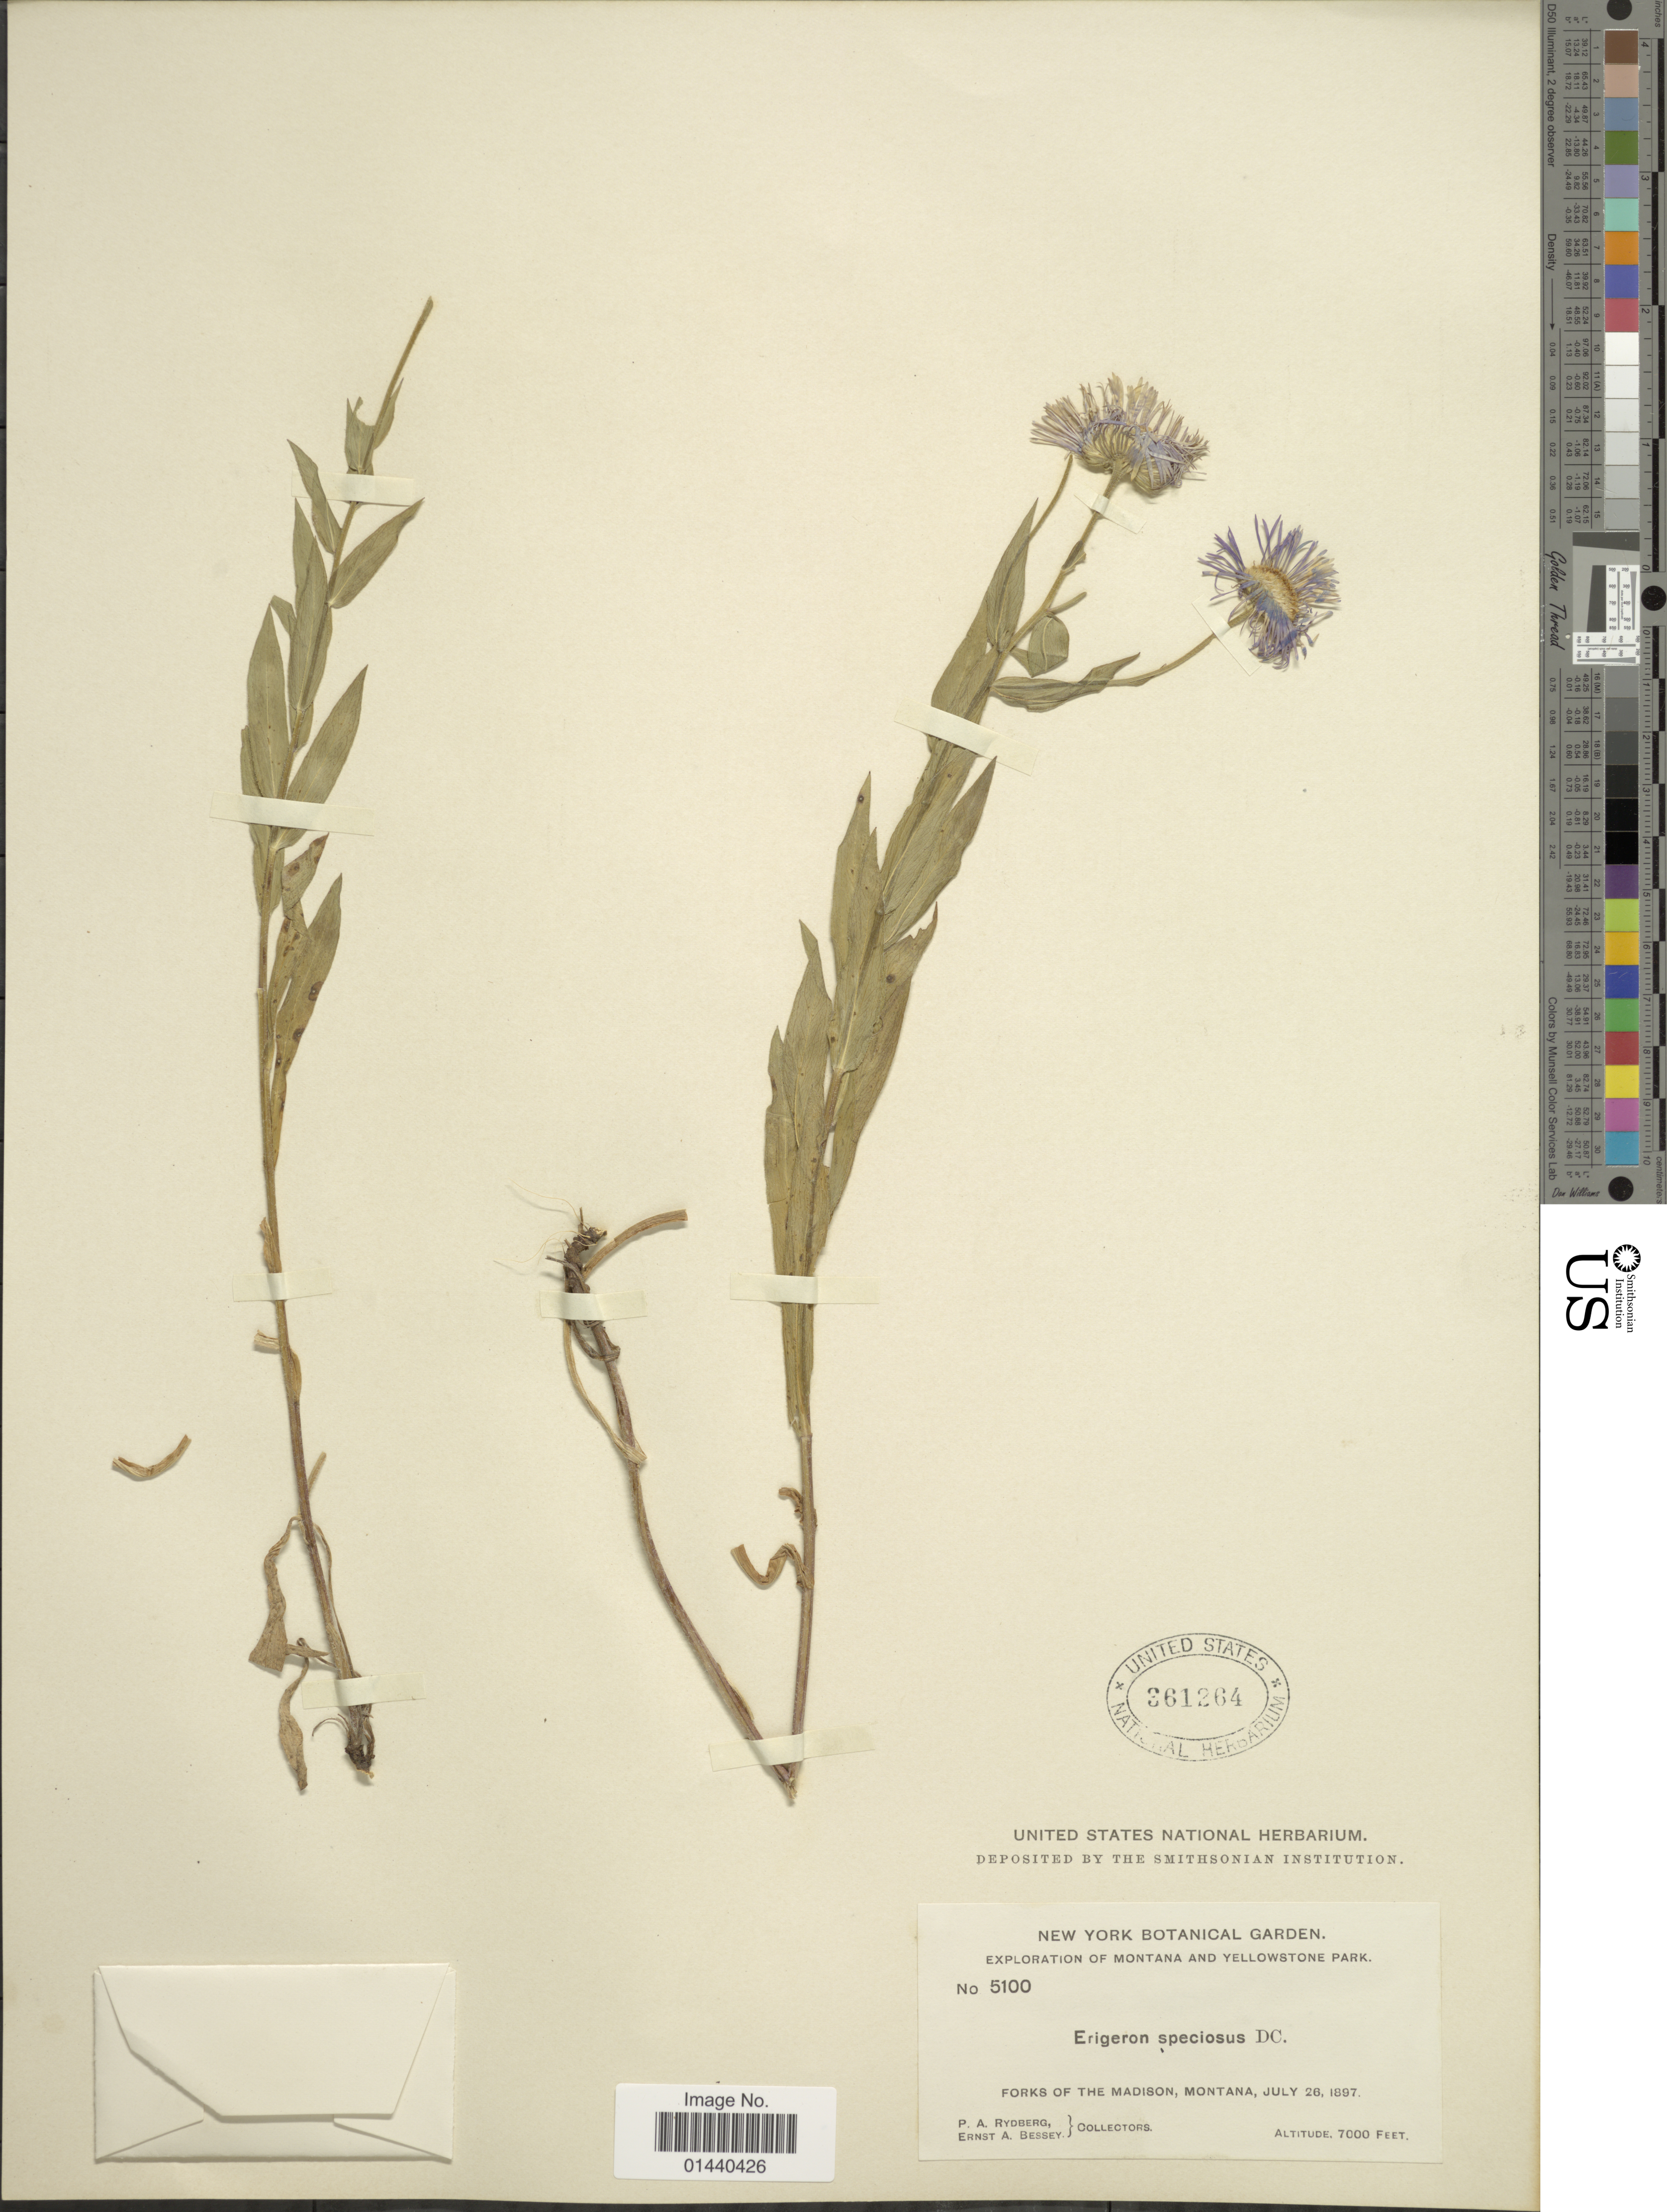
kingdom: Plantae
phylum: Tracheophyta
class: Magnoliopsida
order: Asterales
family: Asteraceae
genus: Erigeron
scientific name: Erigeron speciosus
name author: (Lindl.) DC.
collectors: P. A. Rydberg & E. A. Bessey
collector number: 5100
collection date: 1897-07-26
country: United States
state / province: Montana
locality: Forks of the Madison.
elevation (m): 2134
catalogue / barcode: US 361264